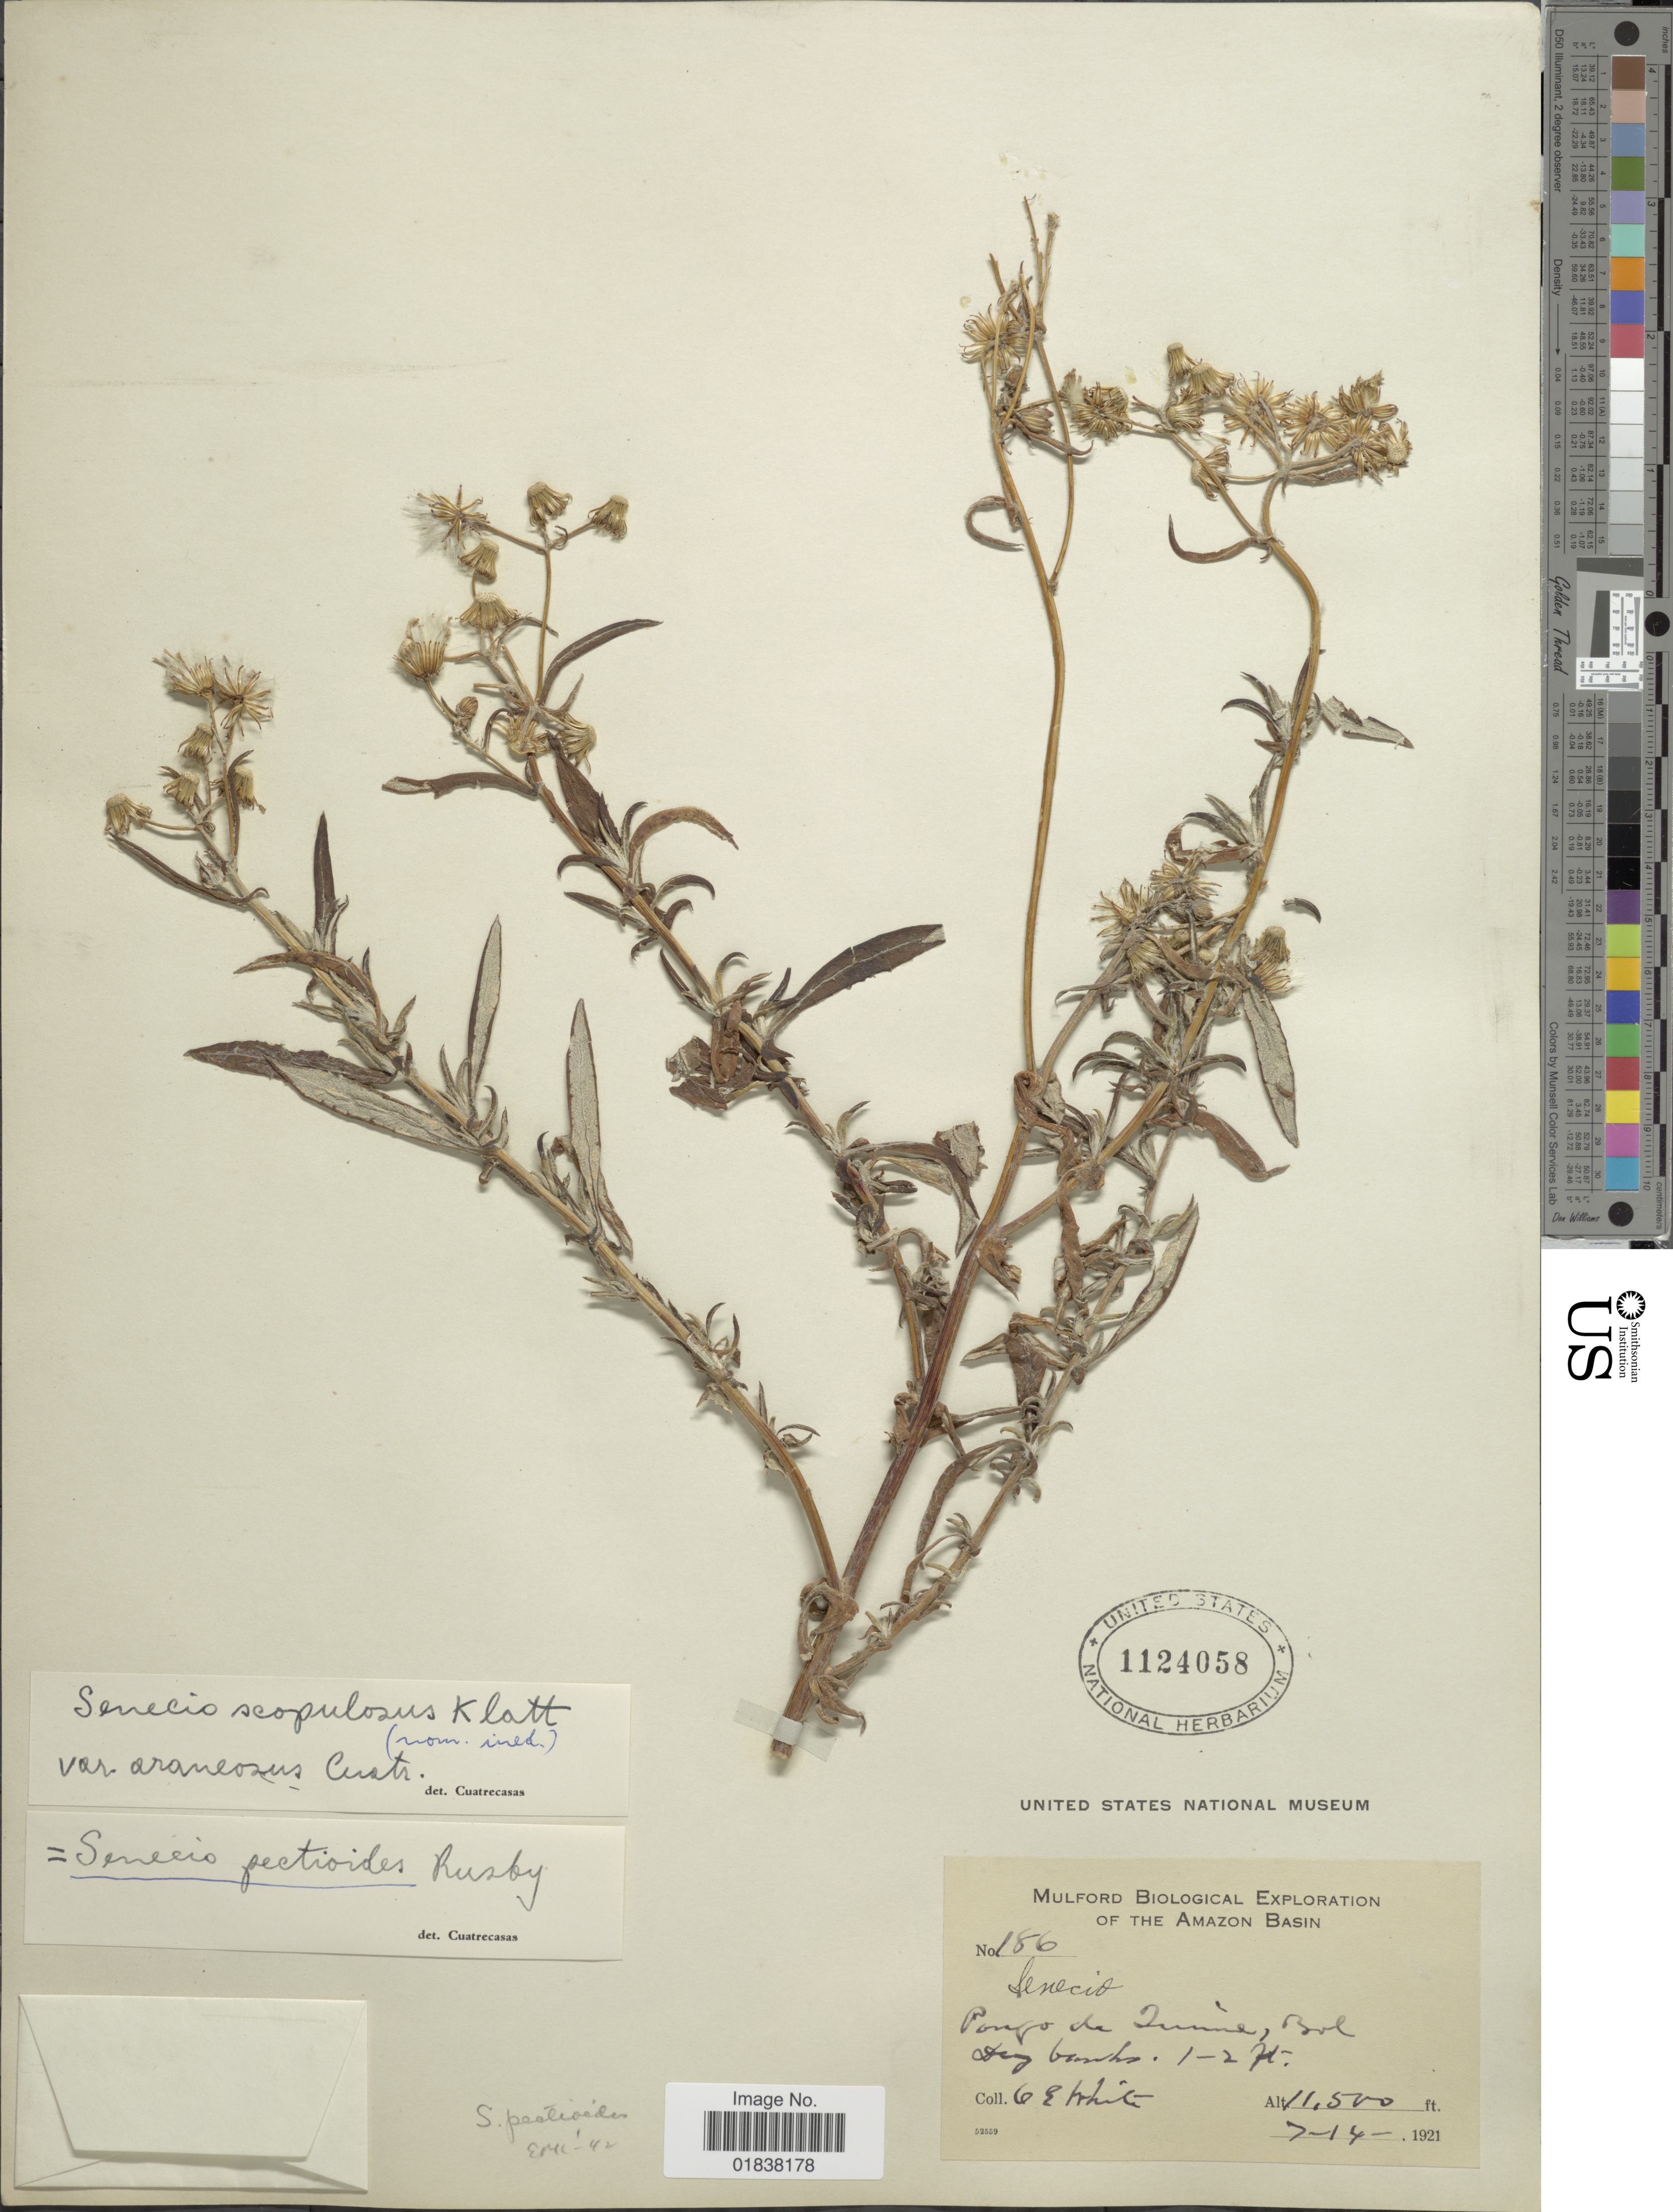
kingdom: Plantae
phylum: Tracheophyta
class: Magnoliopsida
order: Asterales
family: Asteraceae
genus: Senecio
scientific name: Senecio pectioides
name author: Rusby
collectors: O. E. White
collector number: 186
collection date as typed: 7-14-1921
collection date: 1921-07-14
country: Bolivia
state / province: La Paz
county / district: Inquisivi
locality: Pongo de Quime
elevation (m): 3505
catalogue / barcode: US 1124058